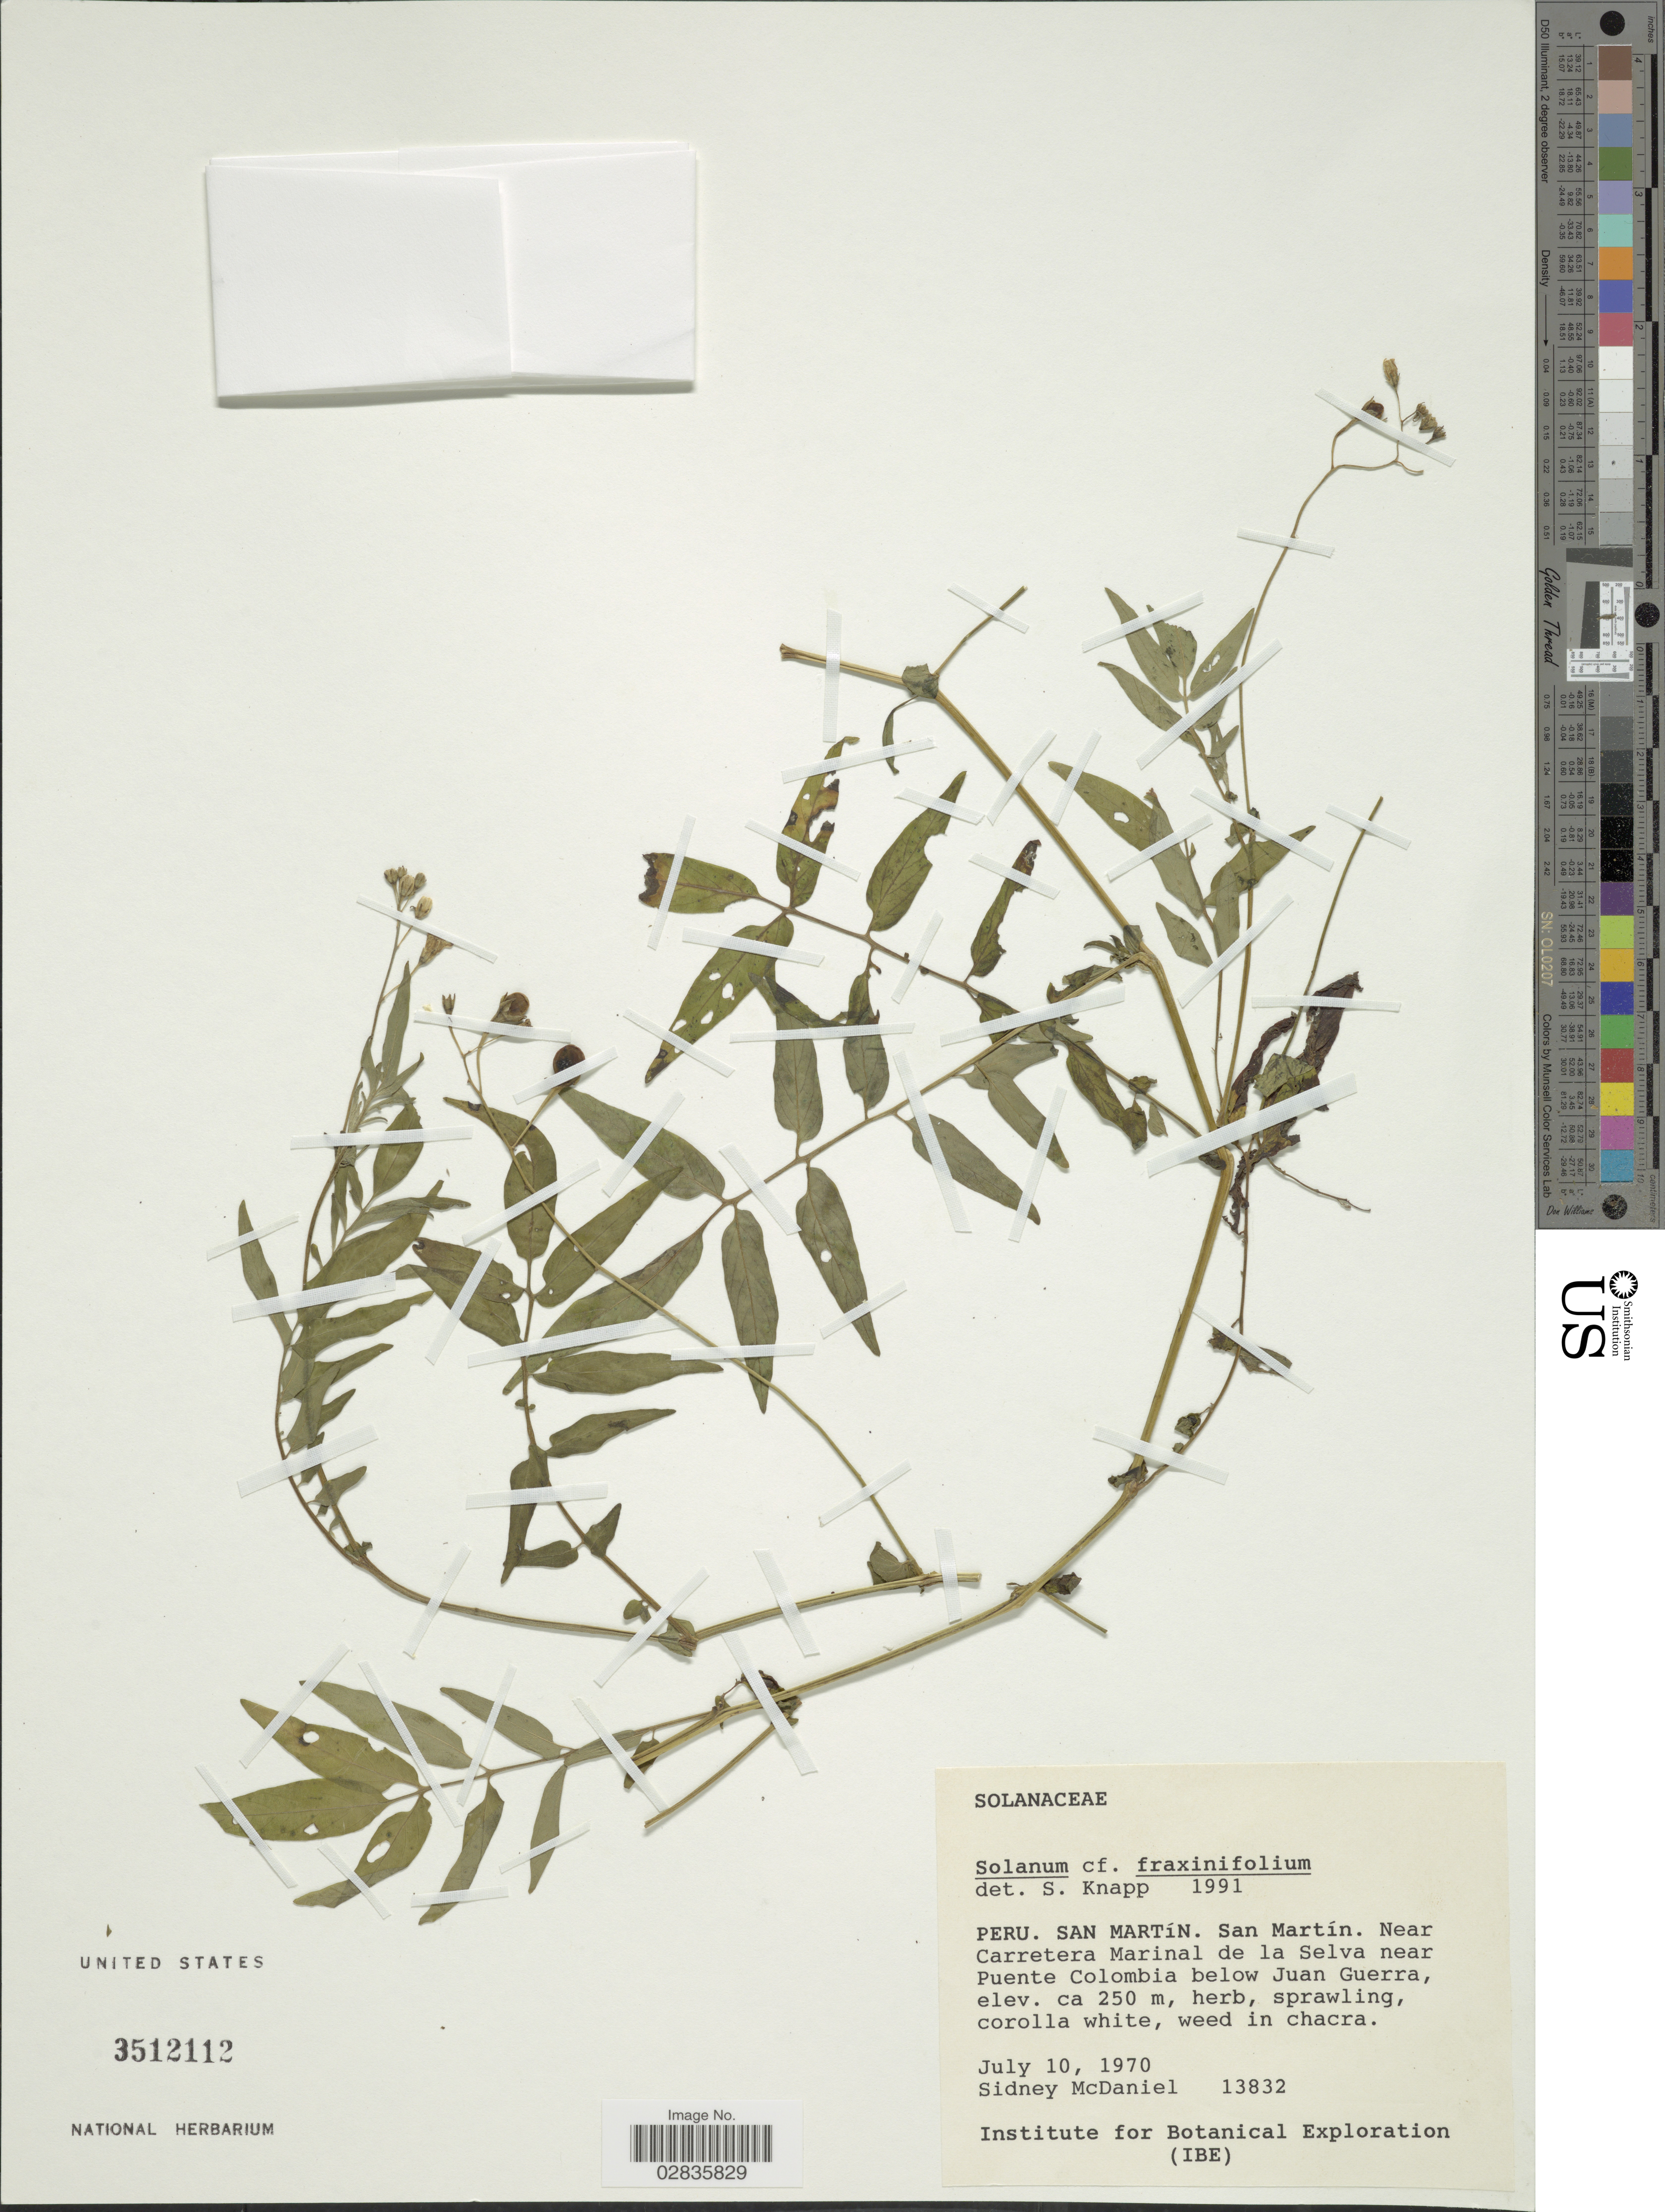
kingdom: Plantae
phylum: Tracheophyta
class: Magnoliopsida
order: Solanales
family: Solanaceae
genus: Solanum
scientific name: Solanum fraxinifolium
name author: Dunal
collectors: S. McDaniel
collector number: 13832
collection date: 1970-07-10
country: Peru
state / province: San Martín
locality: San Martín. Near Carretera Marinal de la Selva near Puente Colombia below Juan Guerra.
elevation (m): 250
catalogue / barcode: US 3512112